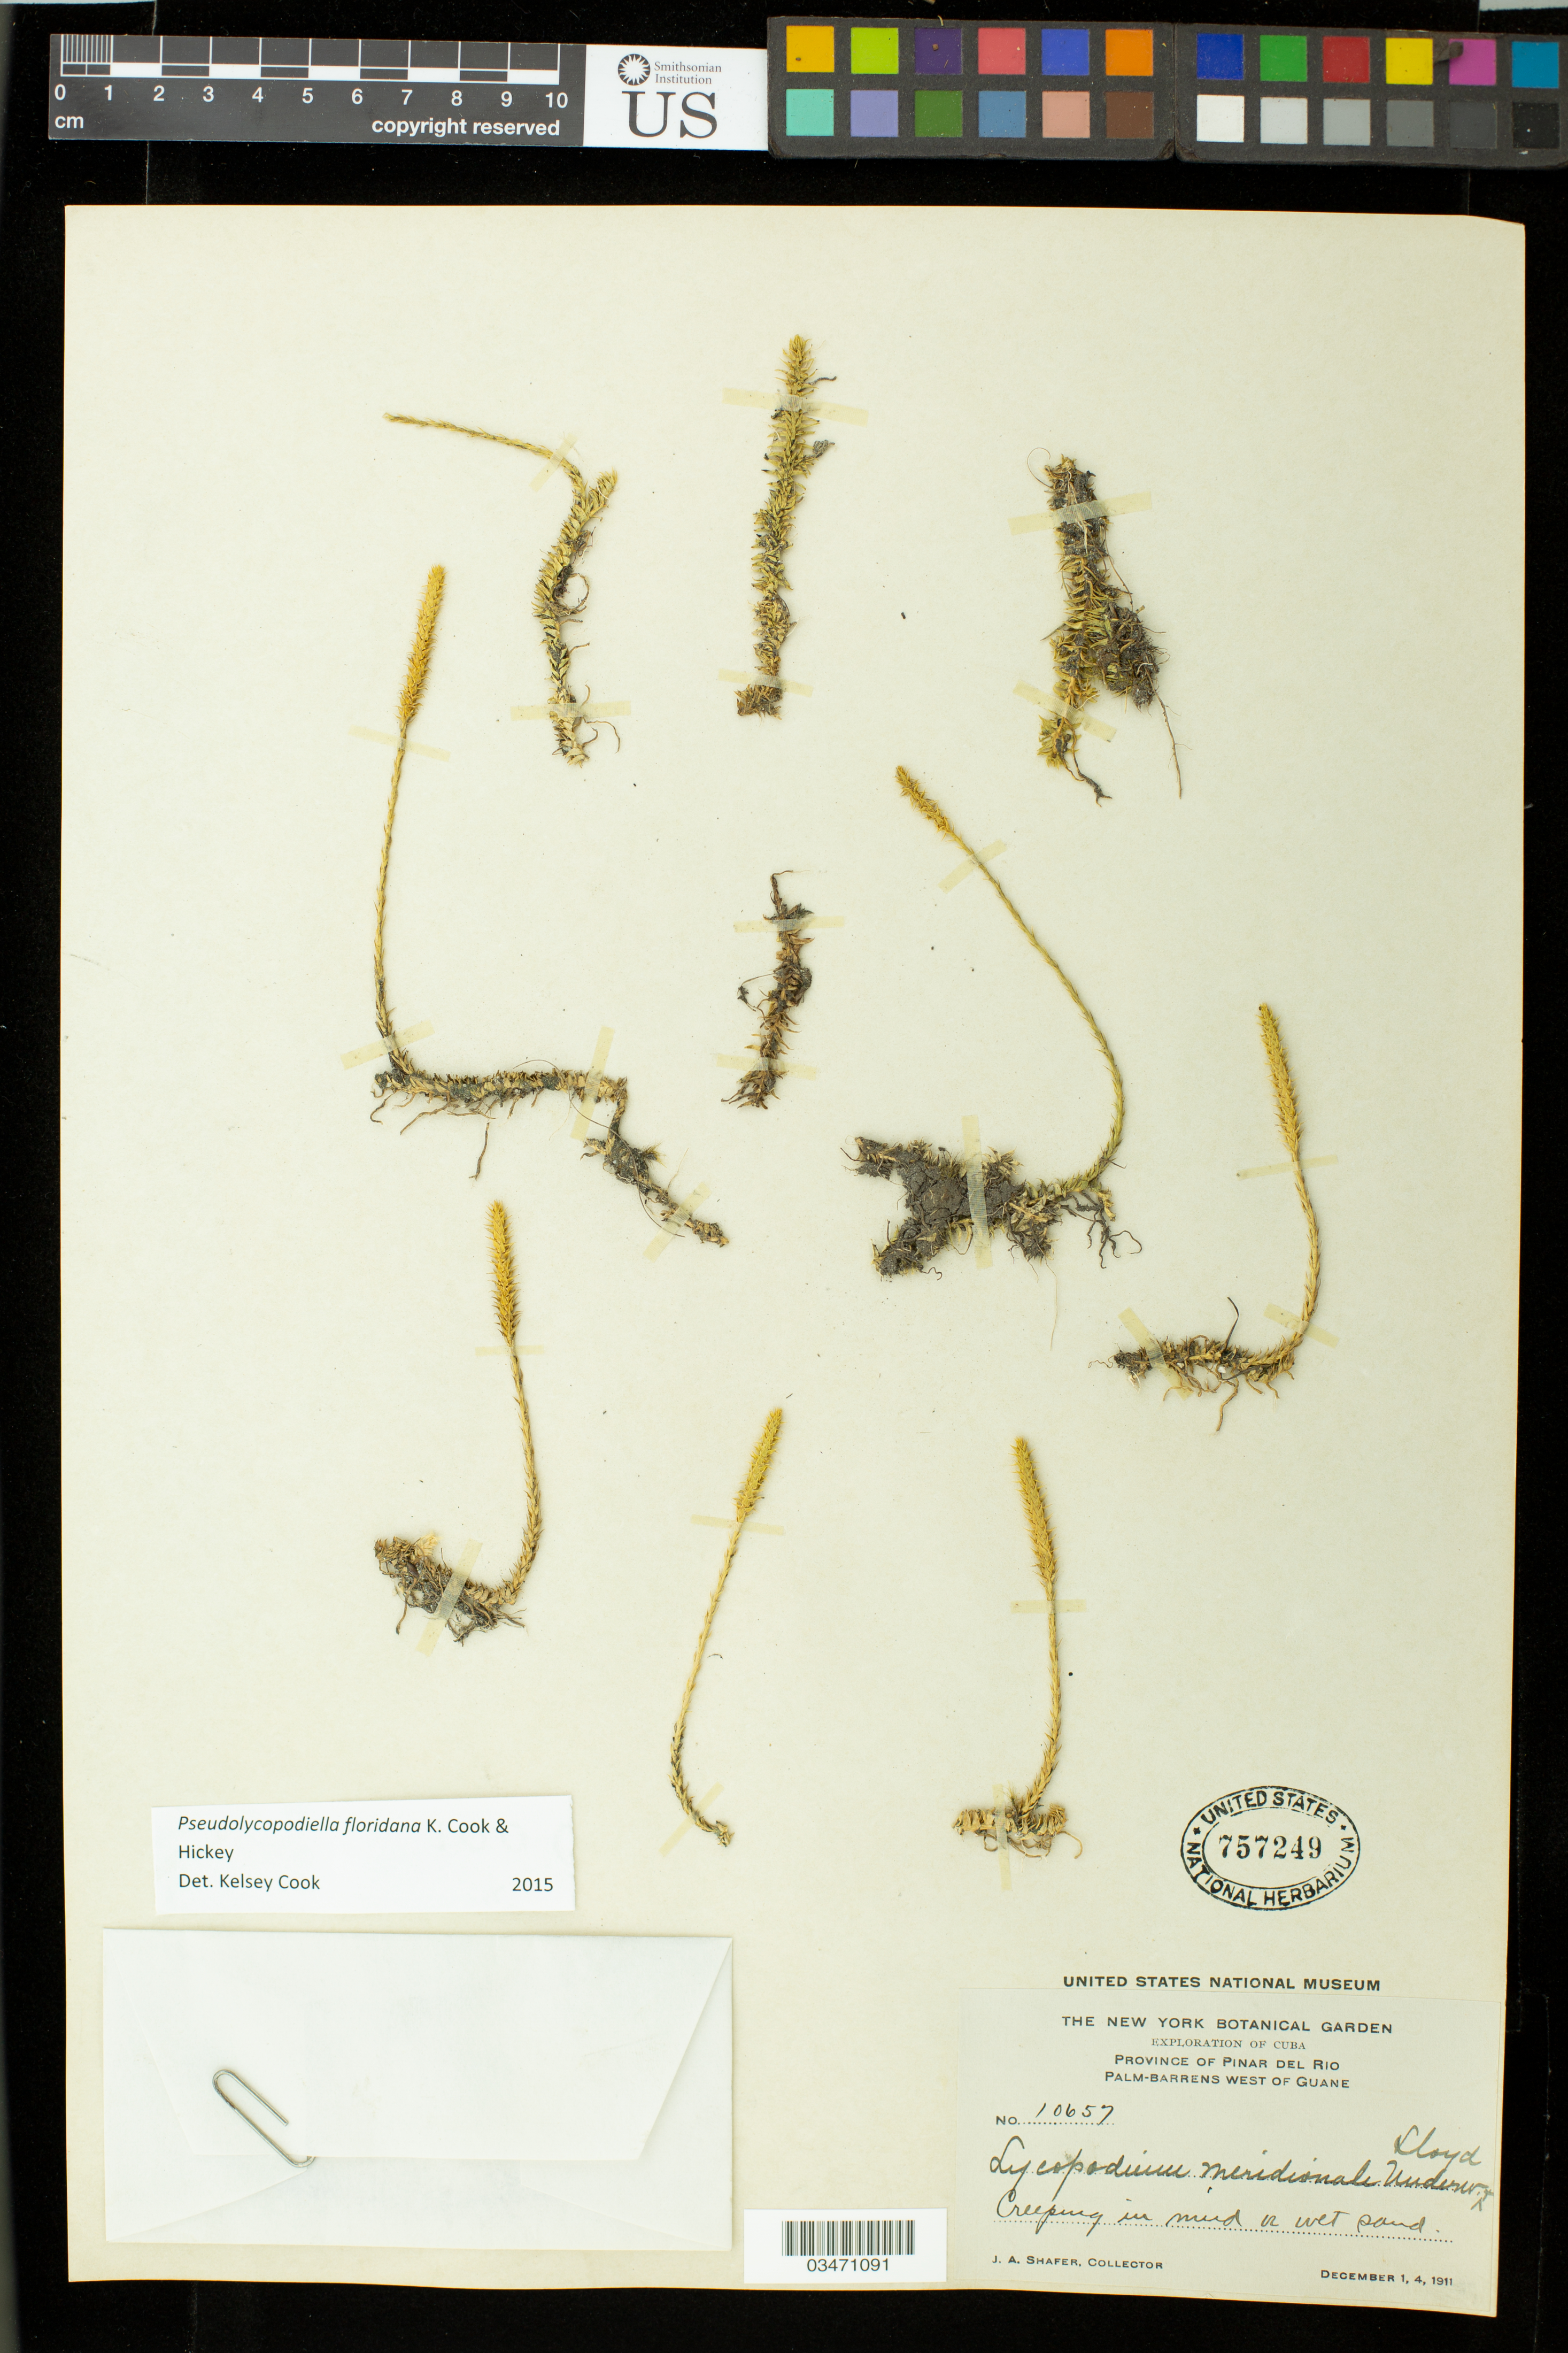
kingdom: Plantae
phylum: Tracheophyta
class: Lycopodiopsida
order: Lycopodiales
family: Lycopodiaceae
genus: Pseudolycopodiella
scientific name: Pseudolycopodiella floridanum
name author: K. Cook & Hickey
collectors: J. A. Shafer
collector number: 10657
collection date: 1911-12-01,1911-12-04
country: Cuba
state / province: Pinar del Río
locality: Palm - Barrens west of Guane.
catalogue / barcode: US 757249